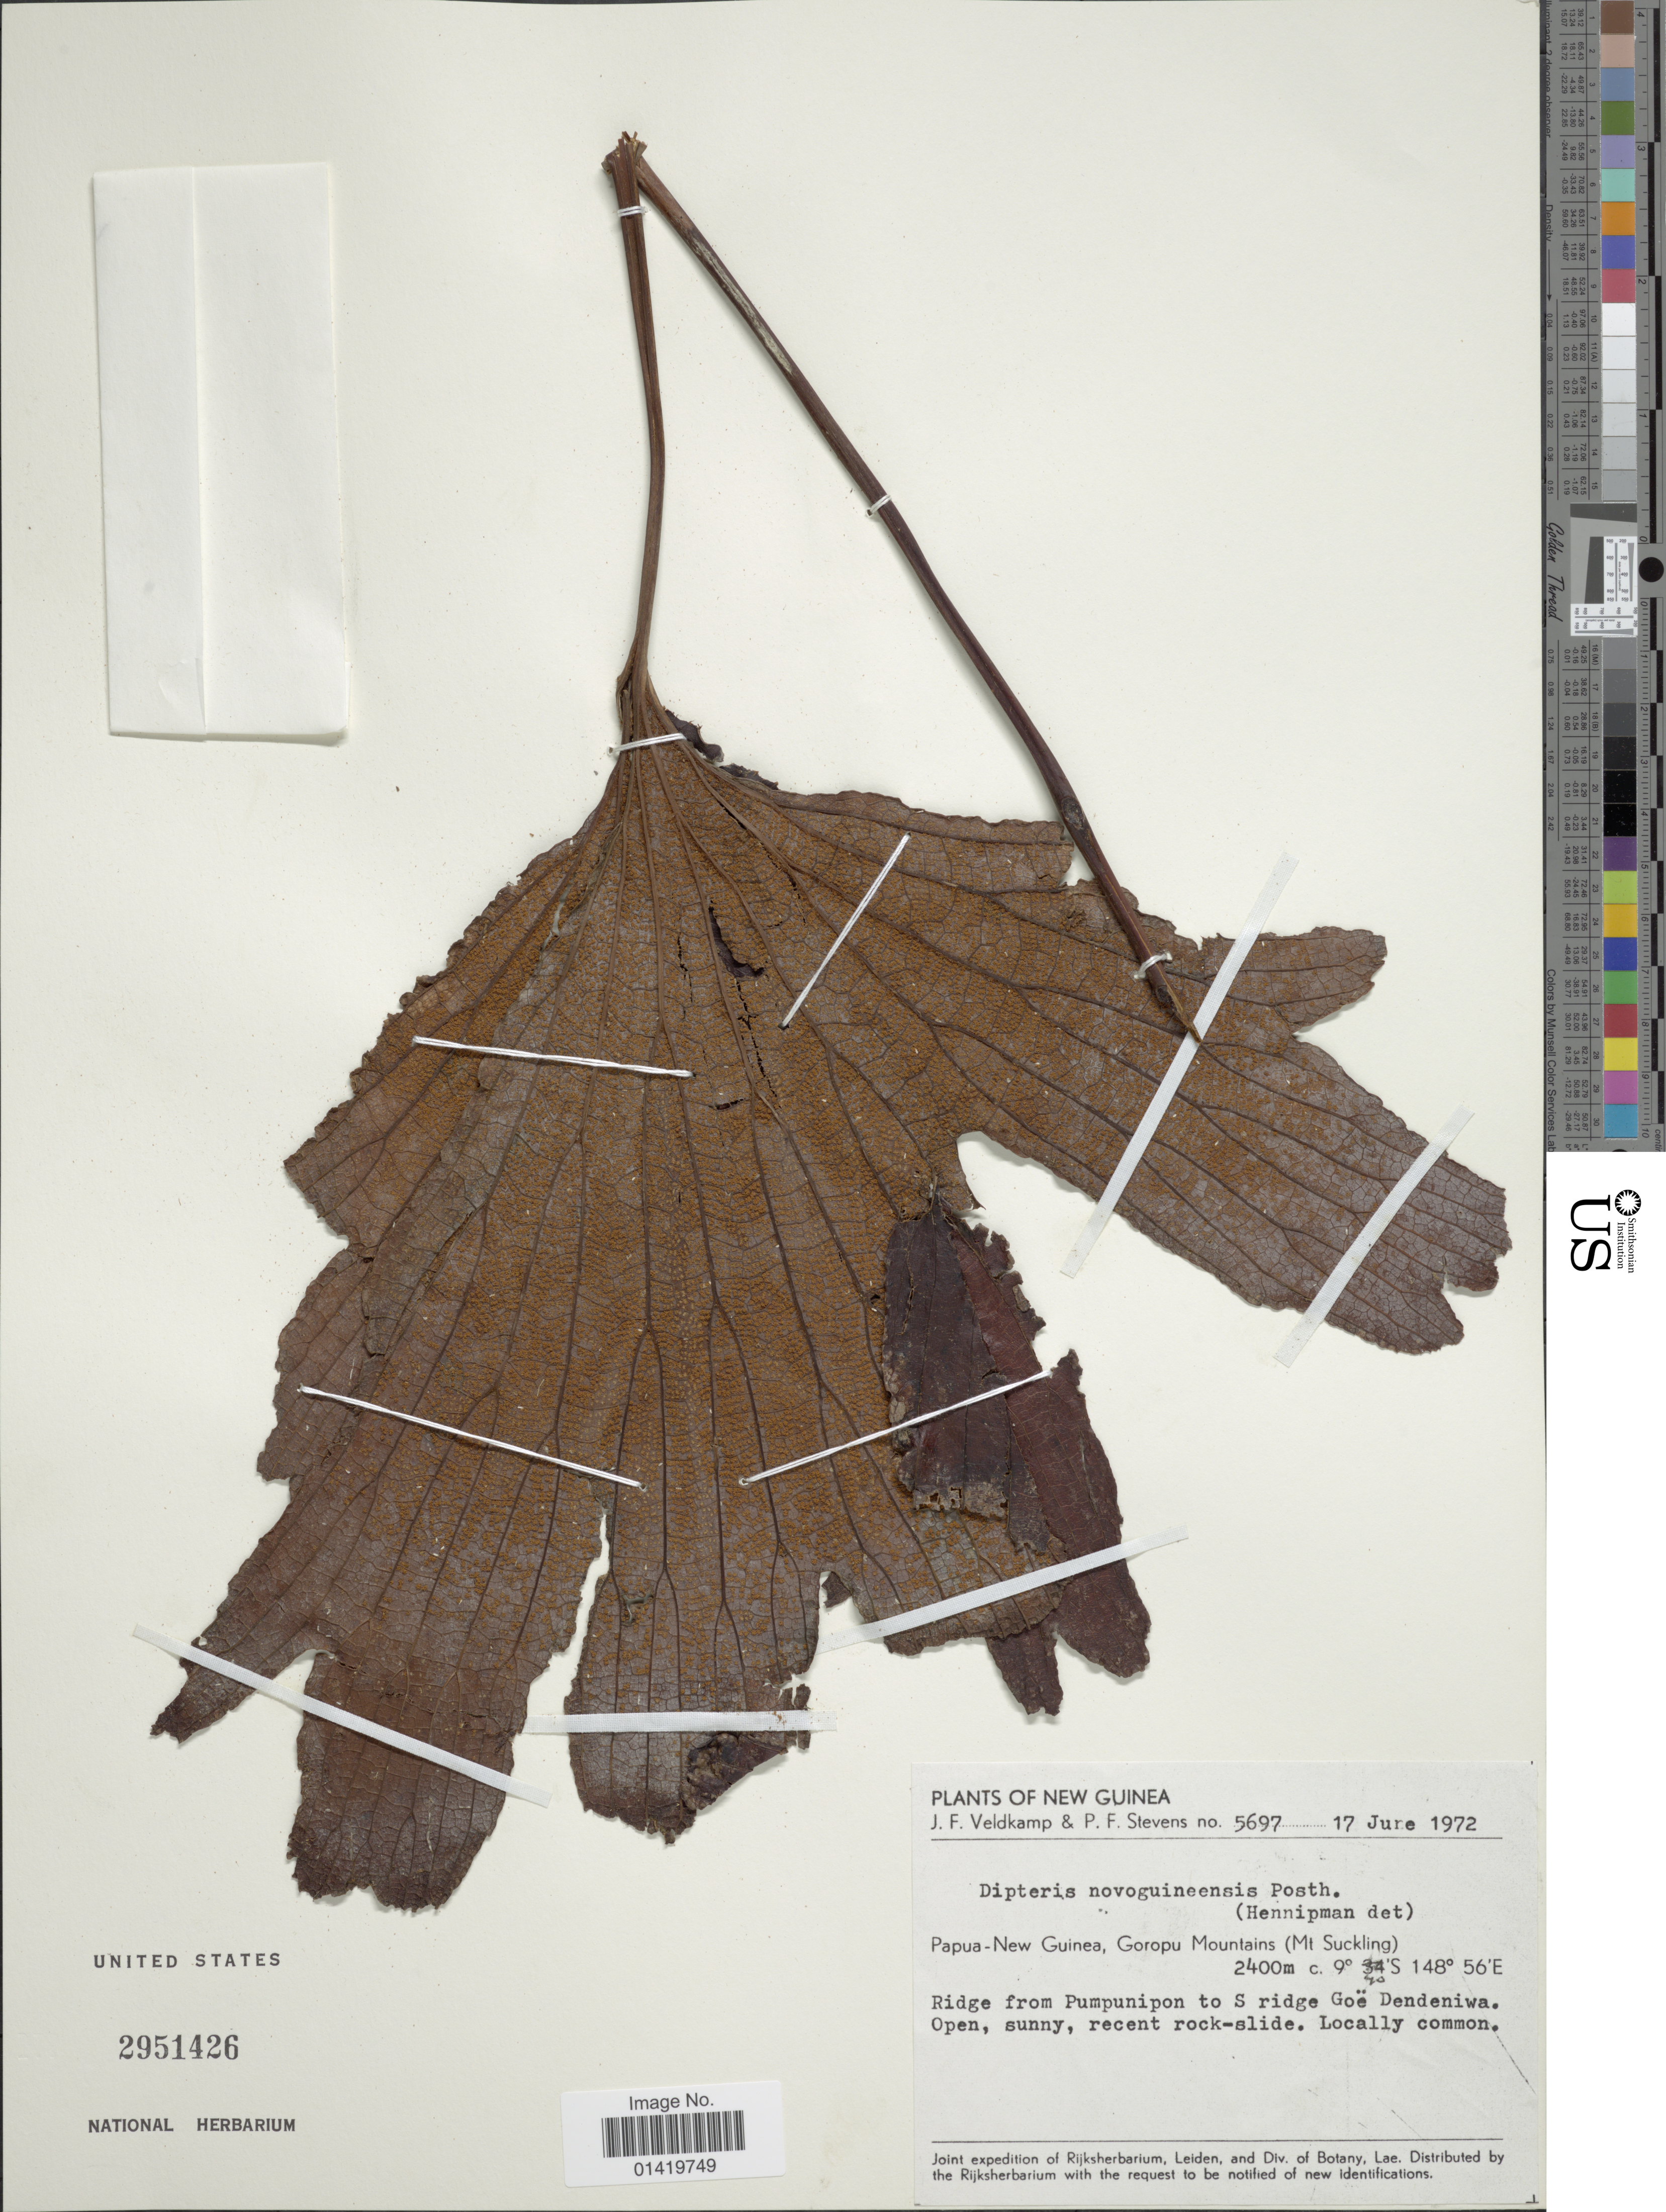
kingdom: Plantae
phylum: Tracheophyta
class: Polypodiopsida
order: Gleicheniales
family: Dipteridaceae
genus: Dipteris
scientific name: Dipteris novoguineensis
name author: Posth.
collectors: J. F. Veldkamp & P. F. Stevens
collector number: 5697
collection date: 1972-06-17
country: Papua New Guinea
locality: New Guinea, Goropu Mountains (Mt Suckling)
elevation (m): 2400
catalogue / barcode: US 2951426